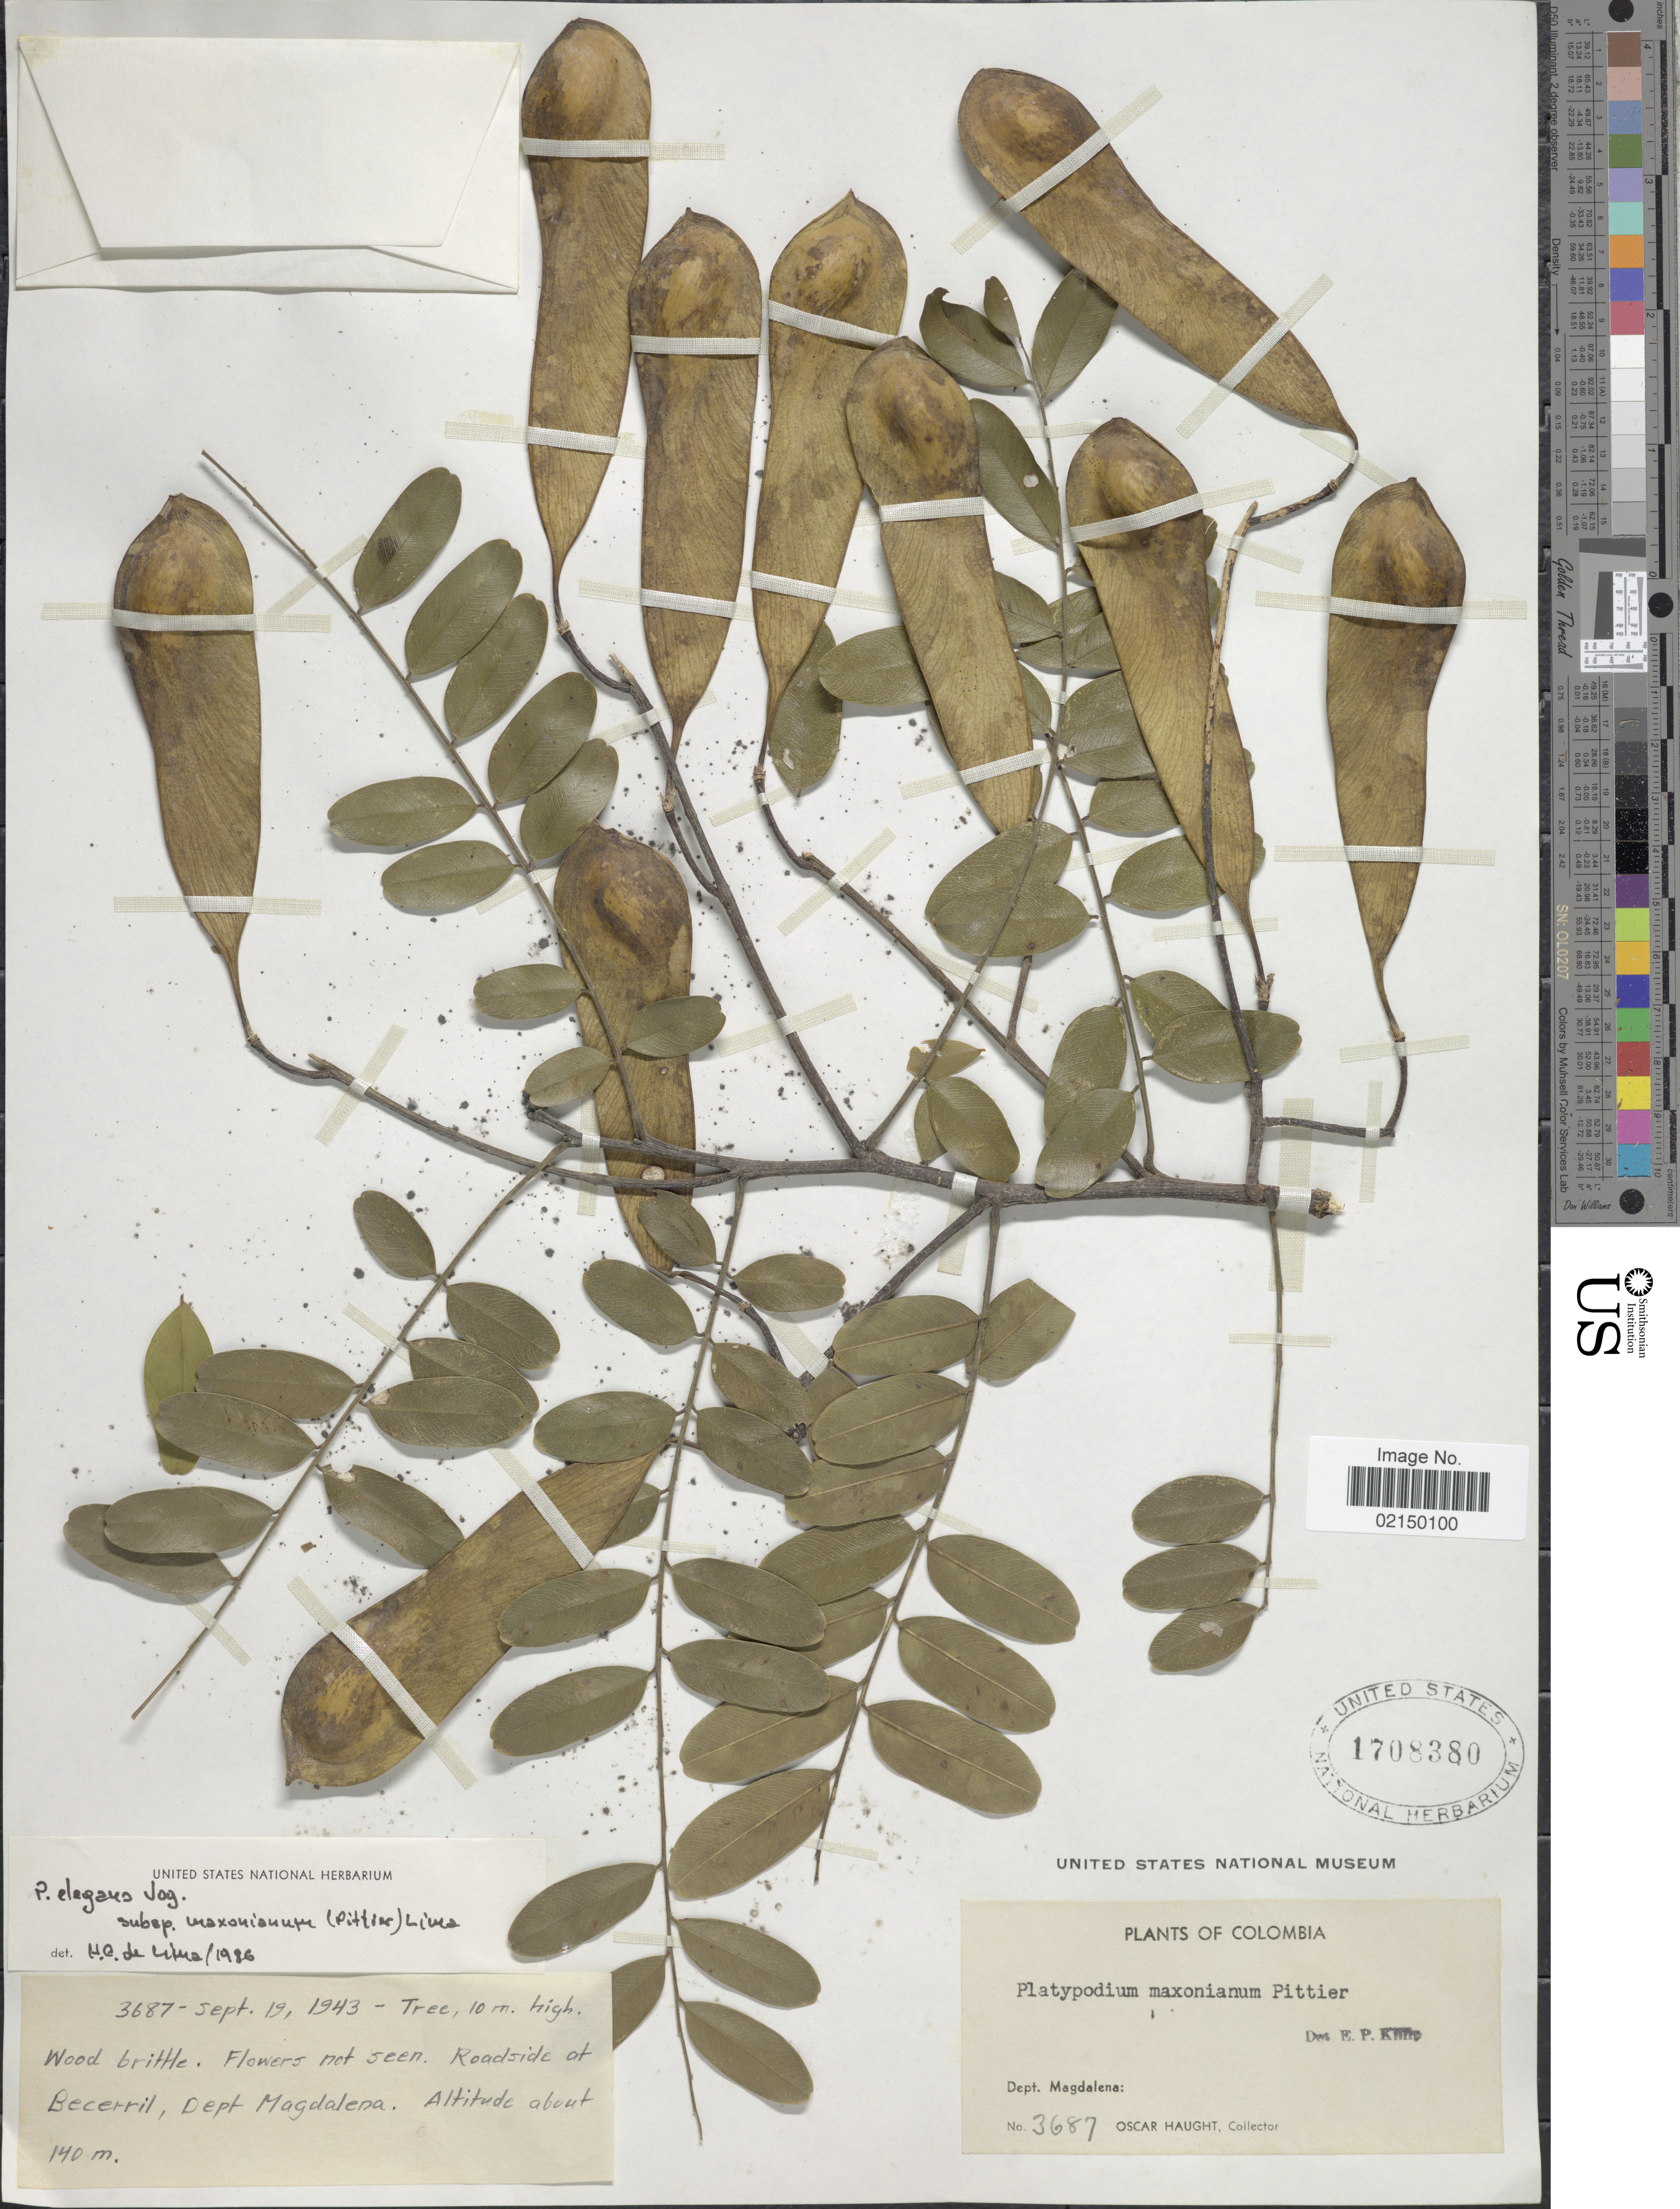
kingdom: Plantae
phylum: Tracheophyta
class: Magnoliopsida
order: Fabales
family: Fabaceae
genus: Platypodium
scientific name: Platypodium maxonianum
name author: Pittier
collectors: O. Haught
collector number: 3687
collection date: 1943-09-19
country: Colombia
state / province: Magdalena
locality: Roadside at Becerril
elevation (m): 140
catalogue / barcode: US 1708380